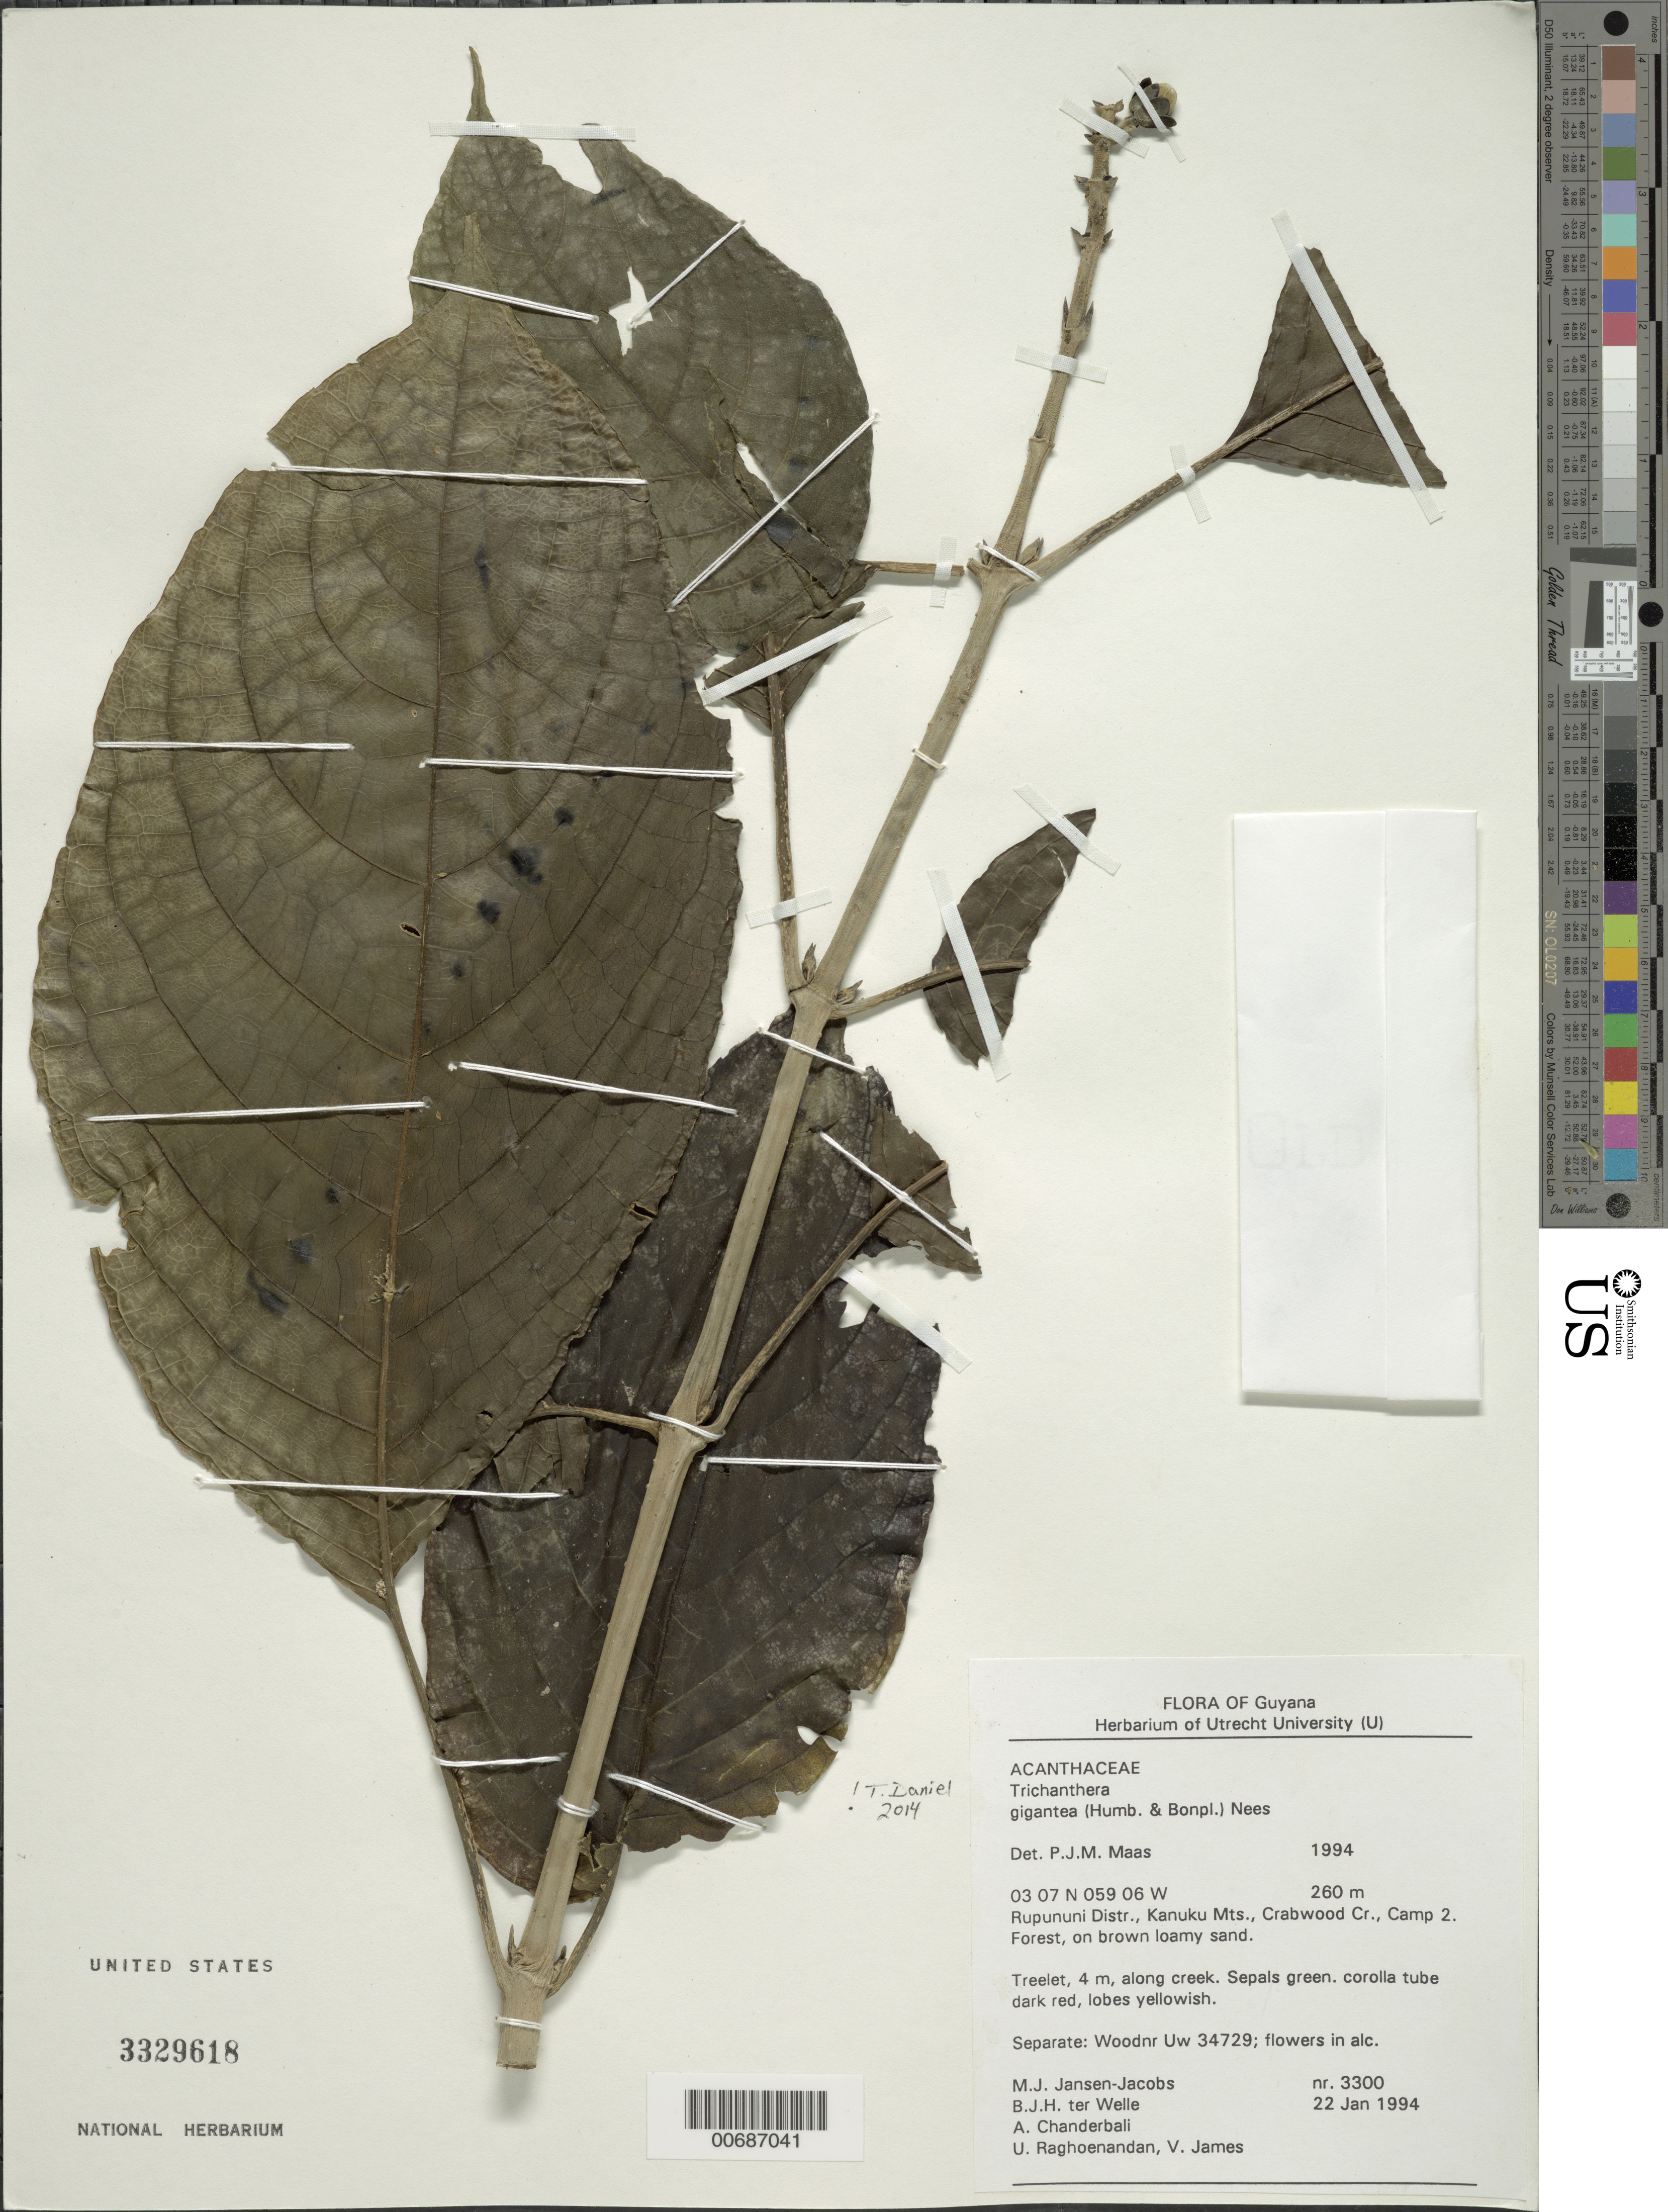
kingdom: Plantae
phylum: Tracheophyta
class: Magnoliopsida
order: Lamiales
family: Acanthaceae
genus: Trichanthera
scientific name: Trichanthera gigantea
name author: (Bonpl.) Nees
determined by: Maas, Paul J. M.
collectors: M. J. Jansen-Jacobs, B. Welle, A. S. Chanderbali, U. Raghoenandan & V. James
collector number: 3300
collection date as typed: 22-Jan-94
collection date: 1994-01-22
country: Guyana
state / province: U. Takutu-U. Essequibo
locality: Crabwood Cr., Camp 2, Kanuku Mts., Rupununi District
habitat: Forest on brown loamy sand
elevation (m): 260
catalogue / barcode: US 3329618